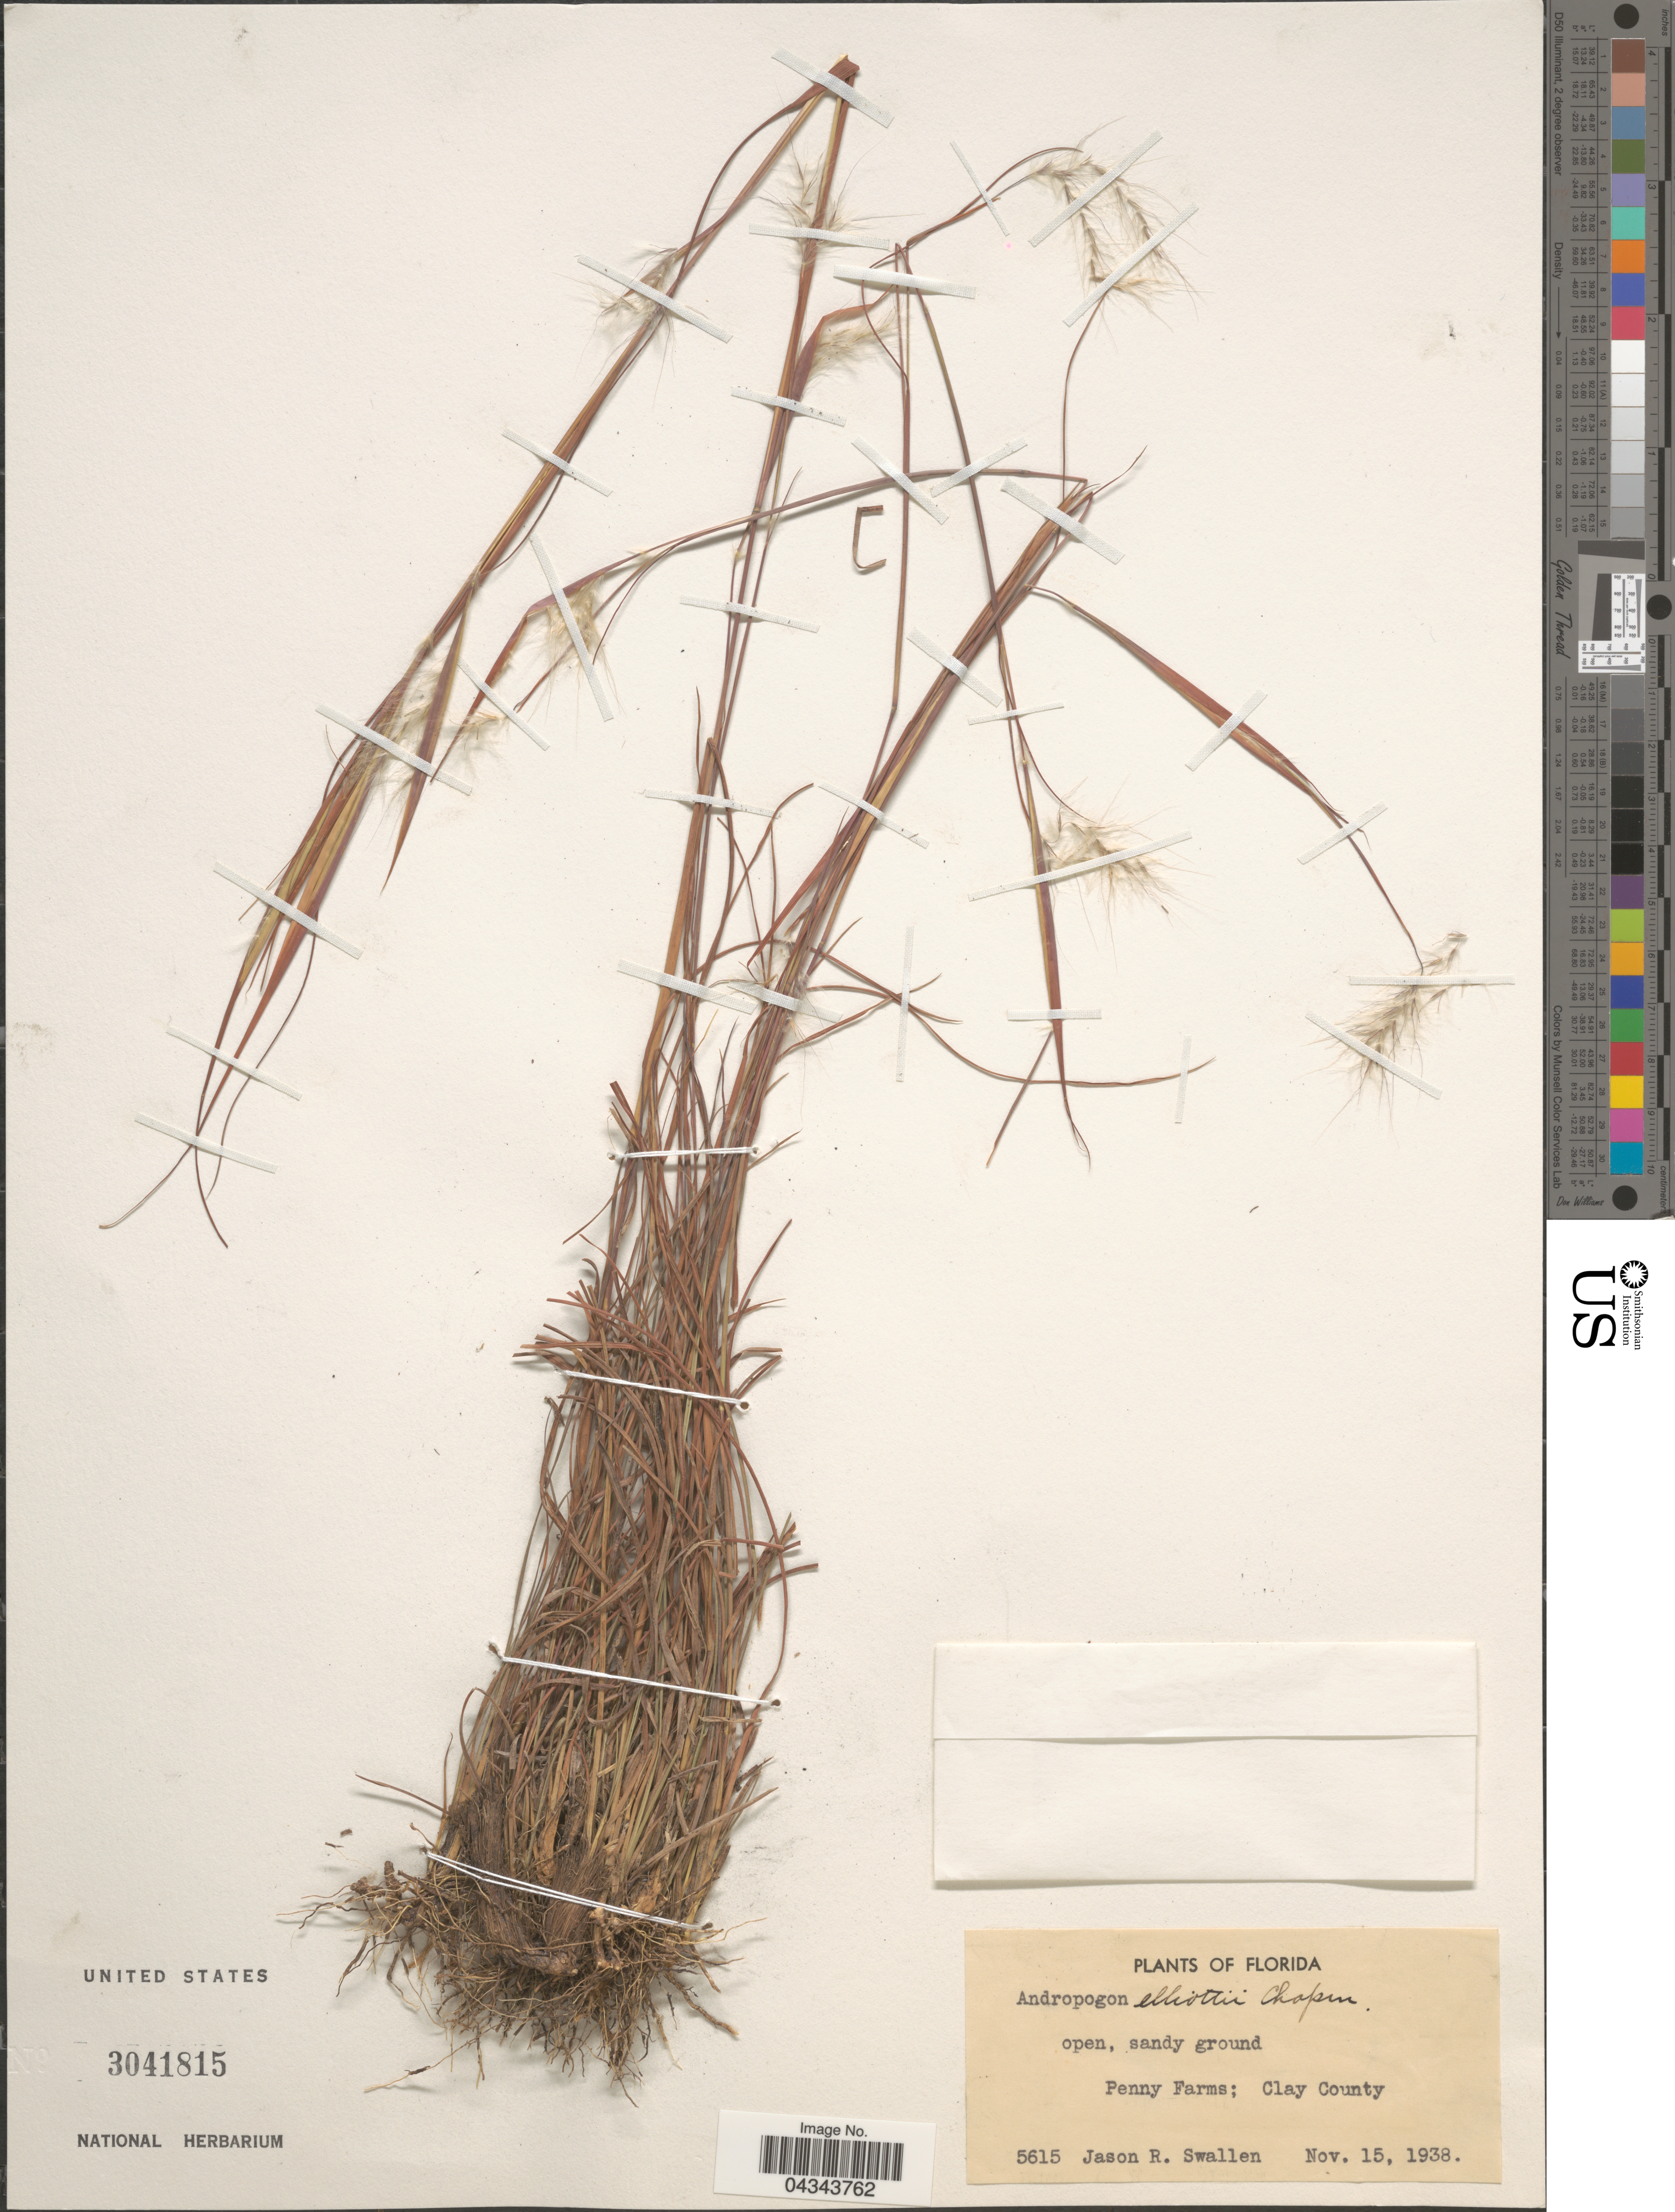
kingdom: Plantae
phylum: Tracheophyta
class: Liliopsida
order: Poales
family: Poaceae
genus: Andropogon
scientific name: Andropogon ternarius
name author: Michx.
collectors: J. R. Swallen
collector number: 5615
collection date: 1938-11-15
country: United States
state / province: Florida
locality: Penny Farms; Clay County.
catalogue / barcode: US 3041815